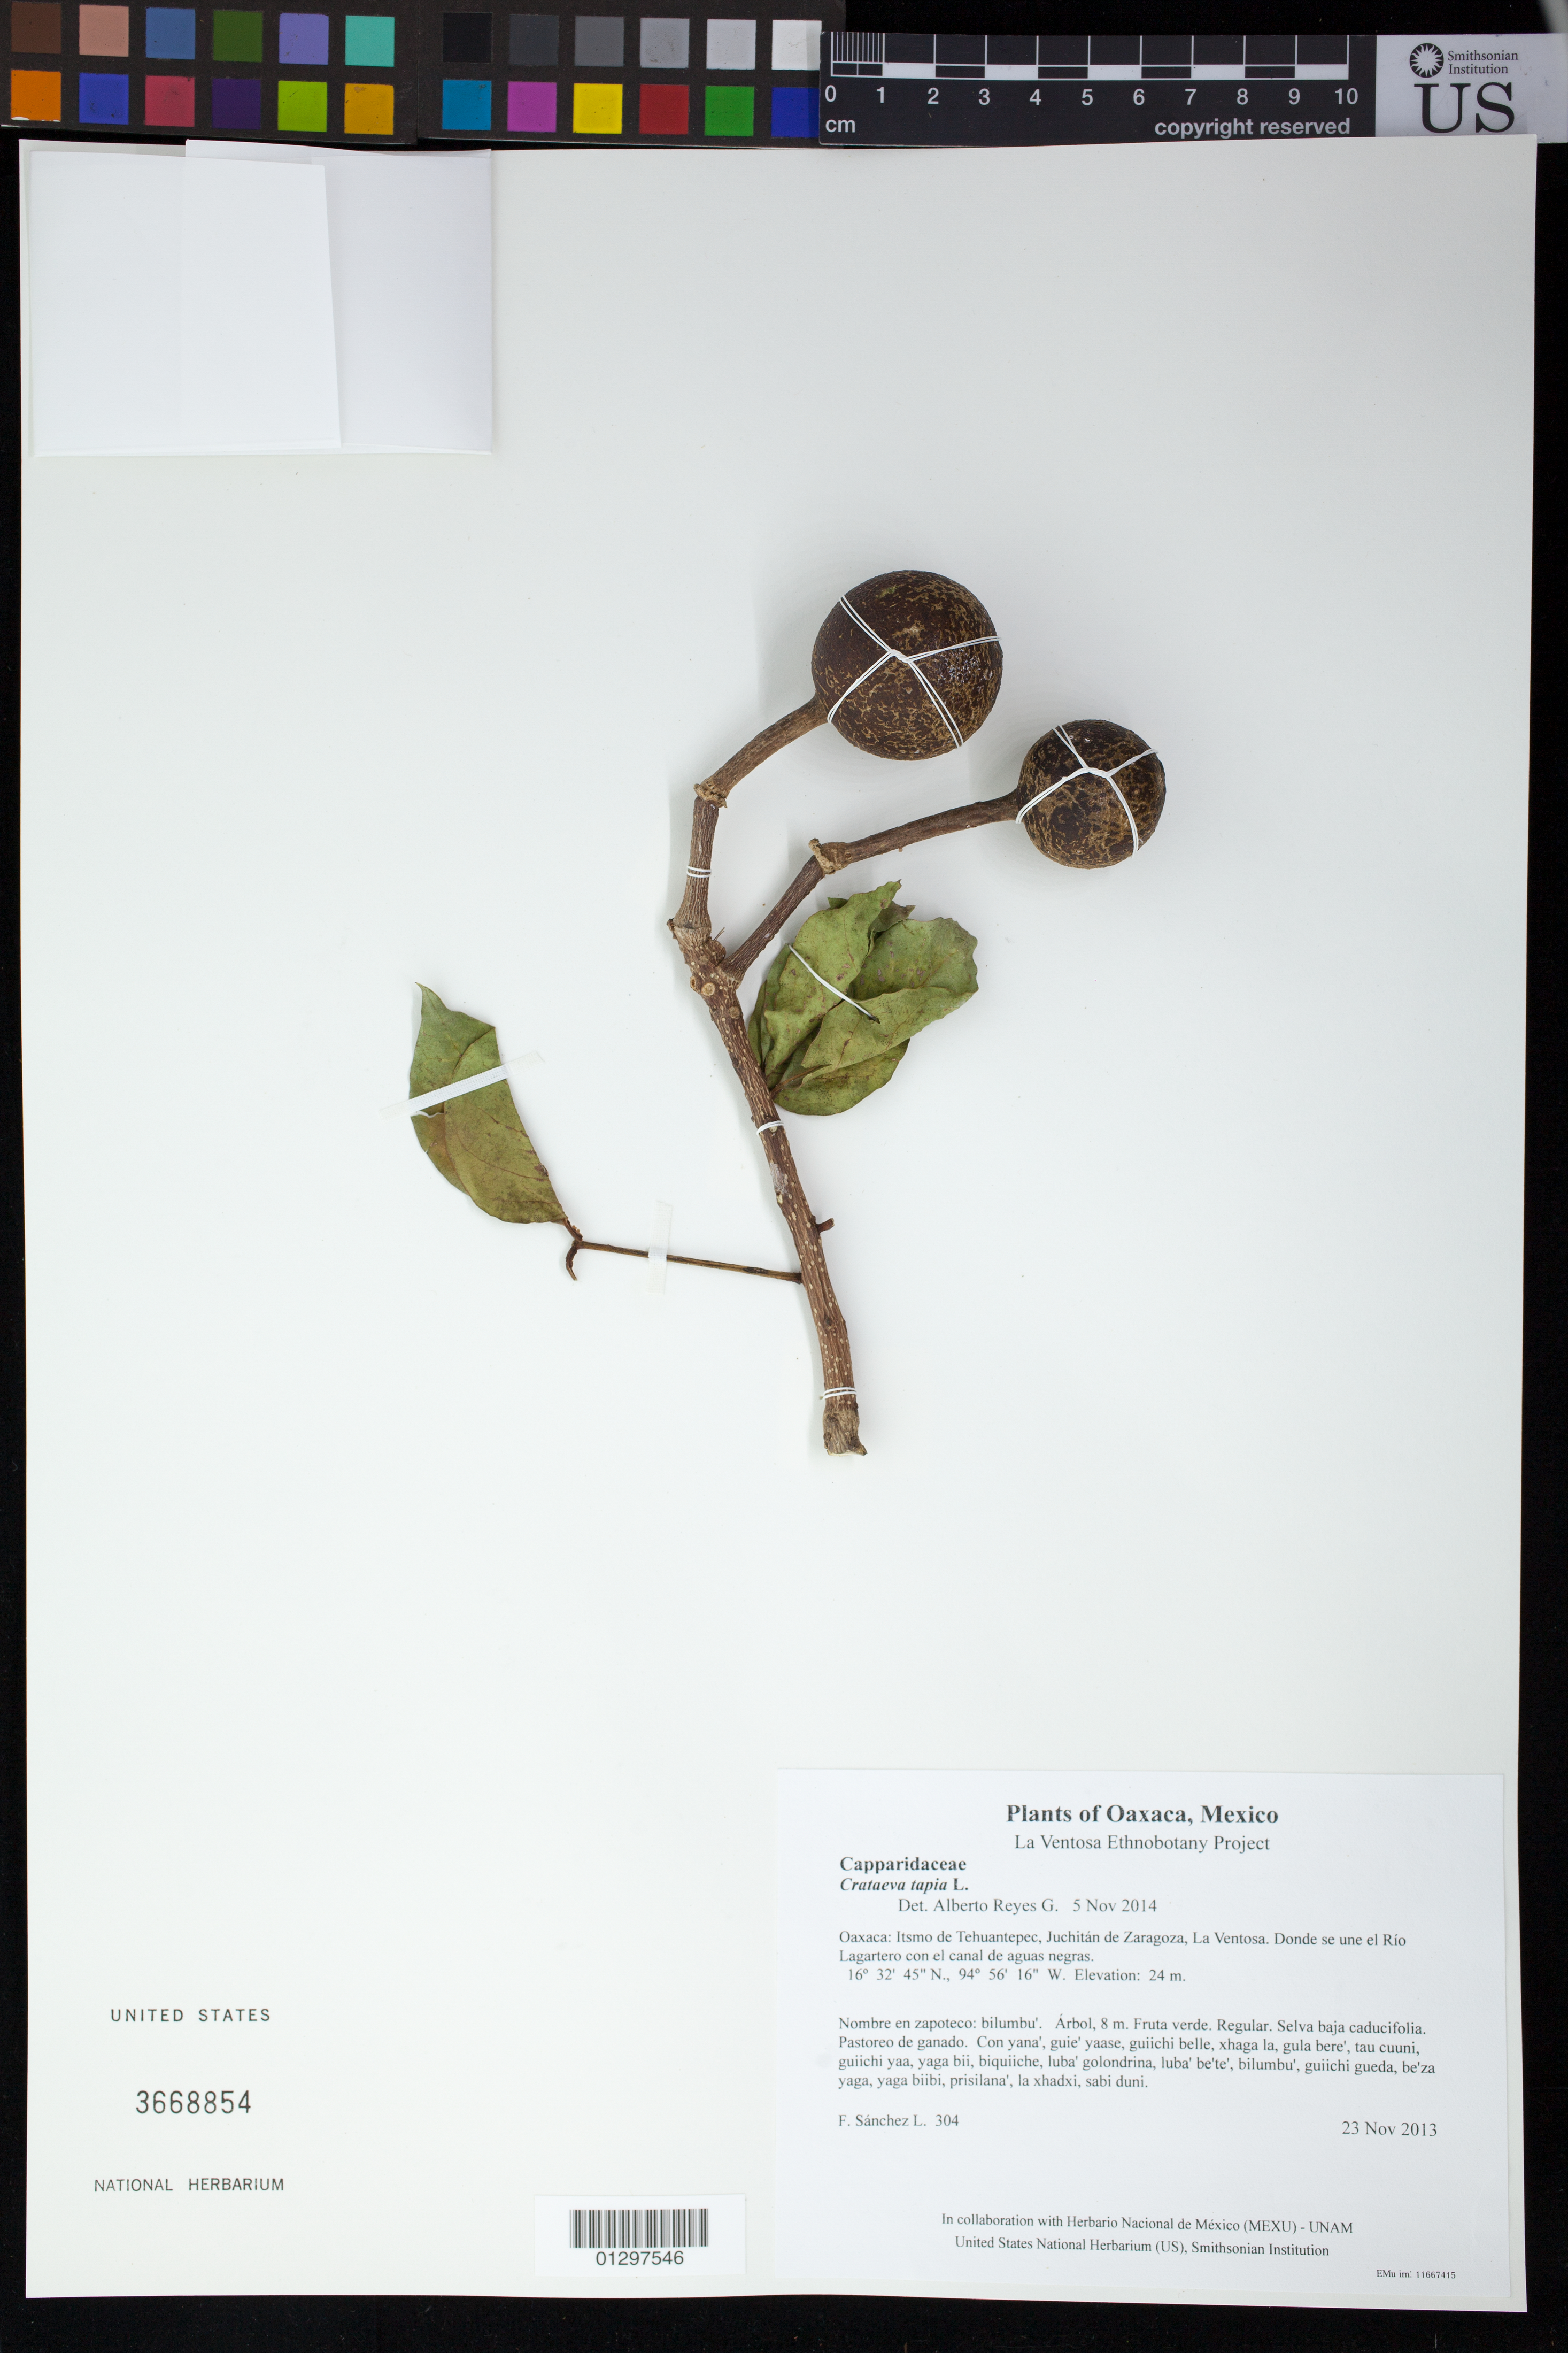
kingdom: Plantae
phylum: Tracheophyta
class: Magnoliopsida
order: Brassicales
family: Capparaceae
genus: Crateva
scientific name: Crateva tapia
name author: L.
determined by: Reyes García, A.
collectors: F. Sánchez L.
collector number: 304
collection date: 2013-11-23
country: Mexico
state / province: Oaxaca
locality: Itsmo de Tehuantepec, Juchitán de Zaragoza, La Ventosa. Donde se une el Río Lagartero con el canal de aguas negras.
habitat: Selva baja caducifolia. Pastoreo de ganado.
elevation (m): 24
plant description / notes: MEXU, SERO, US; Yaga. 8 m. Cuaananaxhi naga'. Nuu.; cachimbo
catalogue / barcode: US 3668854